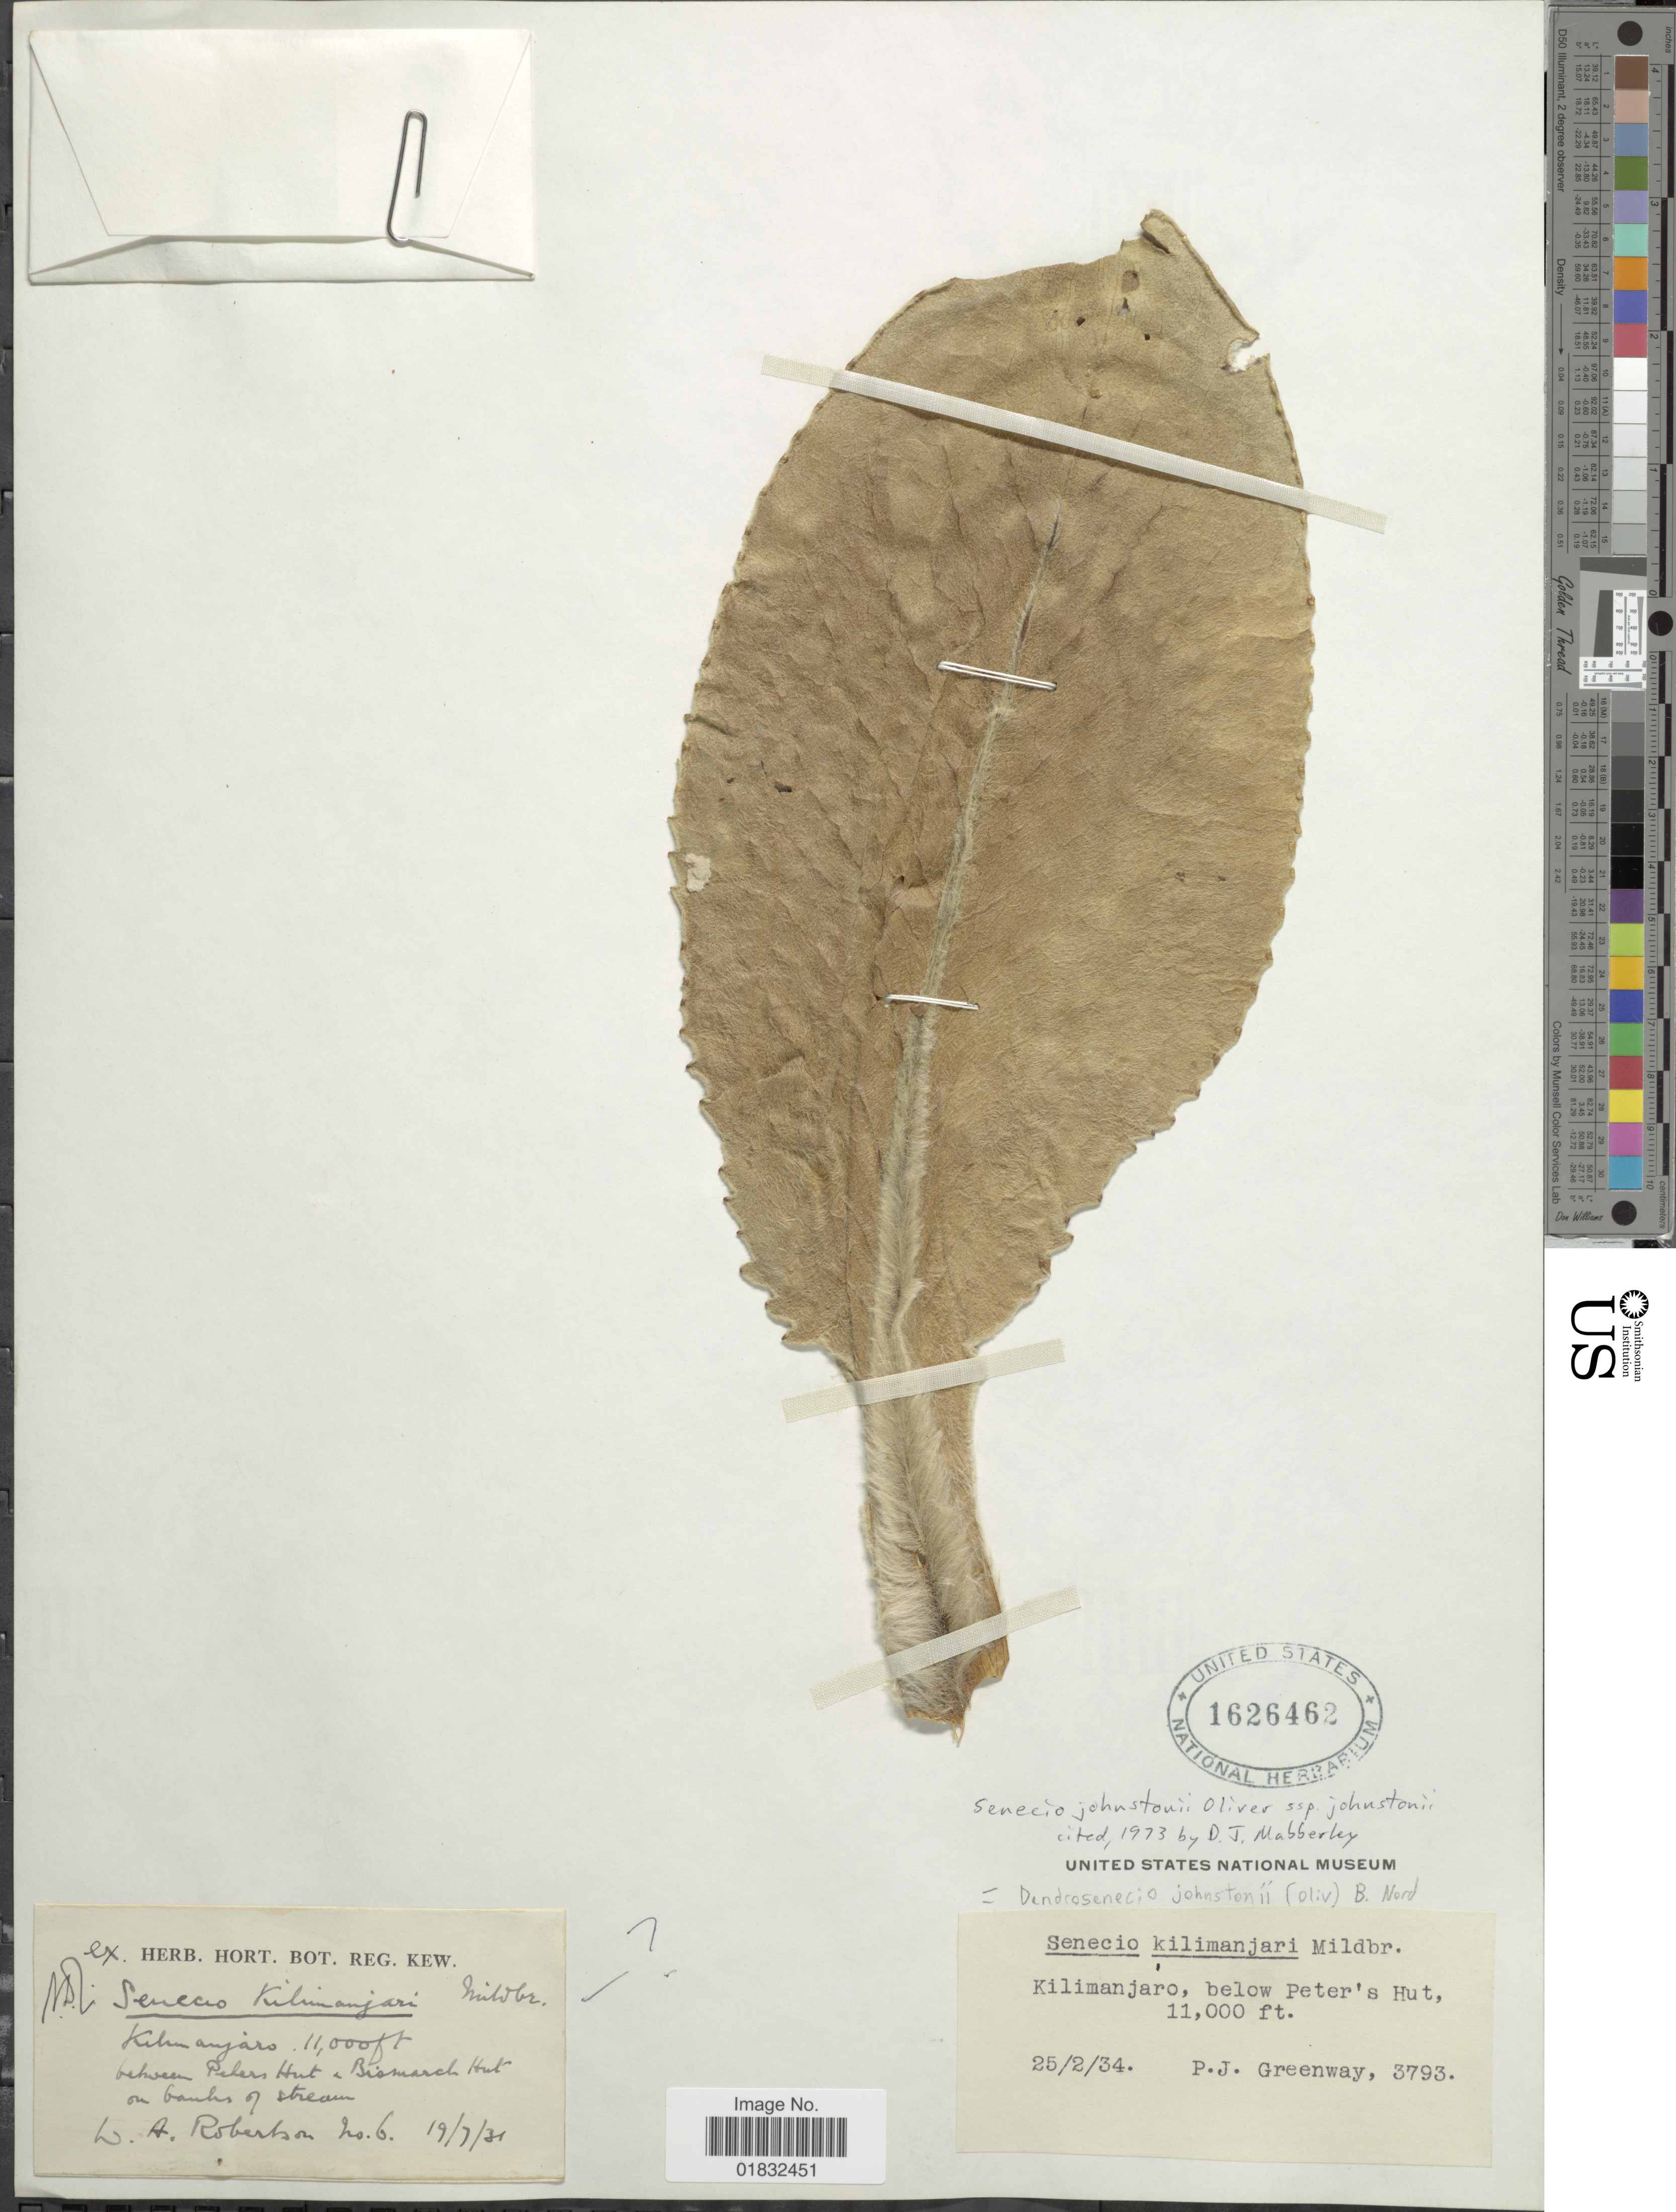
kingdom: Plantae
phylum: Tracheophyta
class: Magnoliopsida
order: Asterales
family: Asteraceae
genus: Dendrosenecio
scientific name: Dendrosenecio johnstonii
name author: (Oliv.) B. Nord.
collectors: A. Robertson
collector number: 6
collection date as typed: Transcribed d/m/y: 19/7/31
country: Tanzania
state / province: Kilimanjaro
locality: Between Peters Hut e Bismarck Hut on banks of stream.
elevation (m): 3353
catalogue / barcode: US 1626462-2